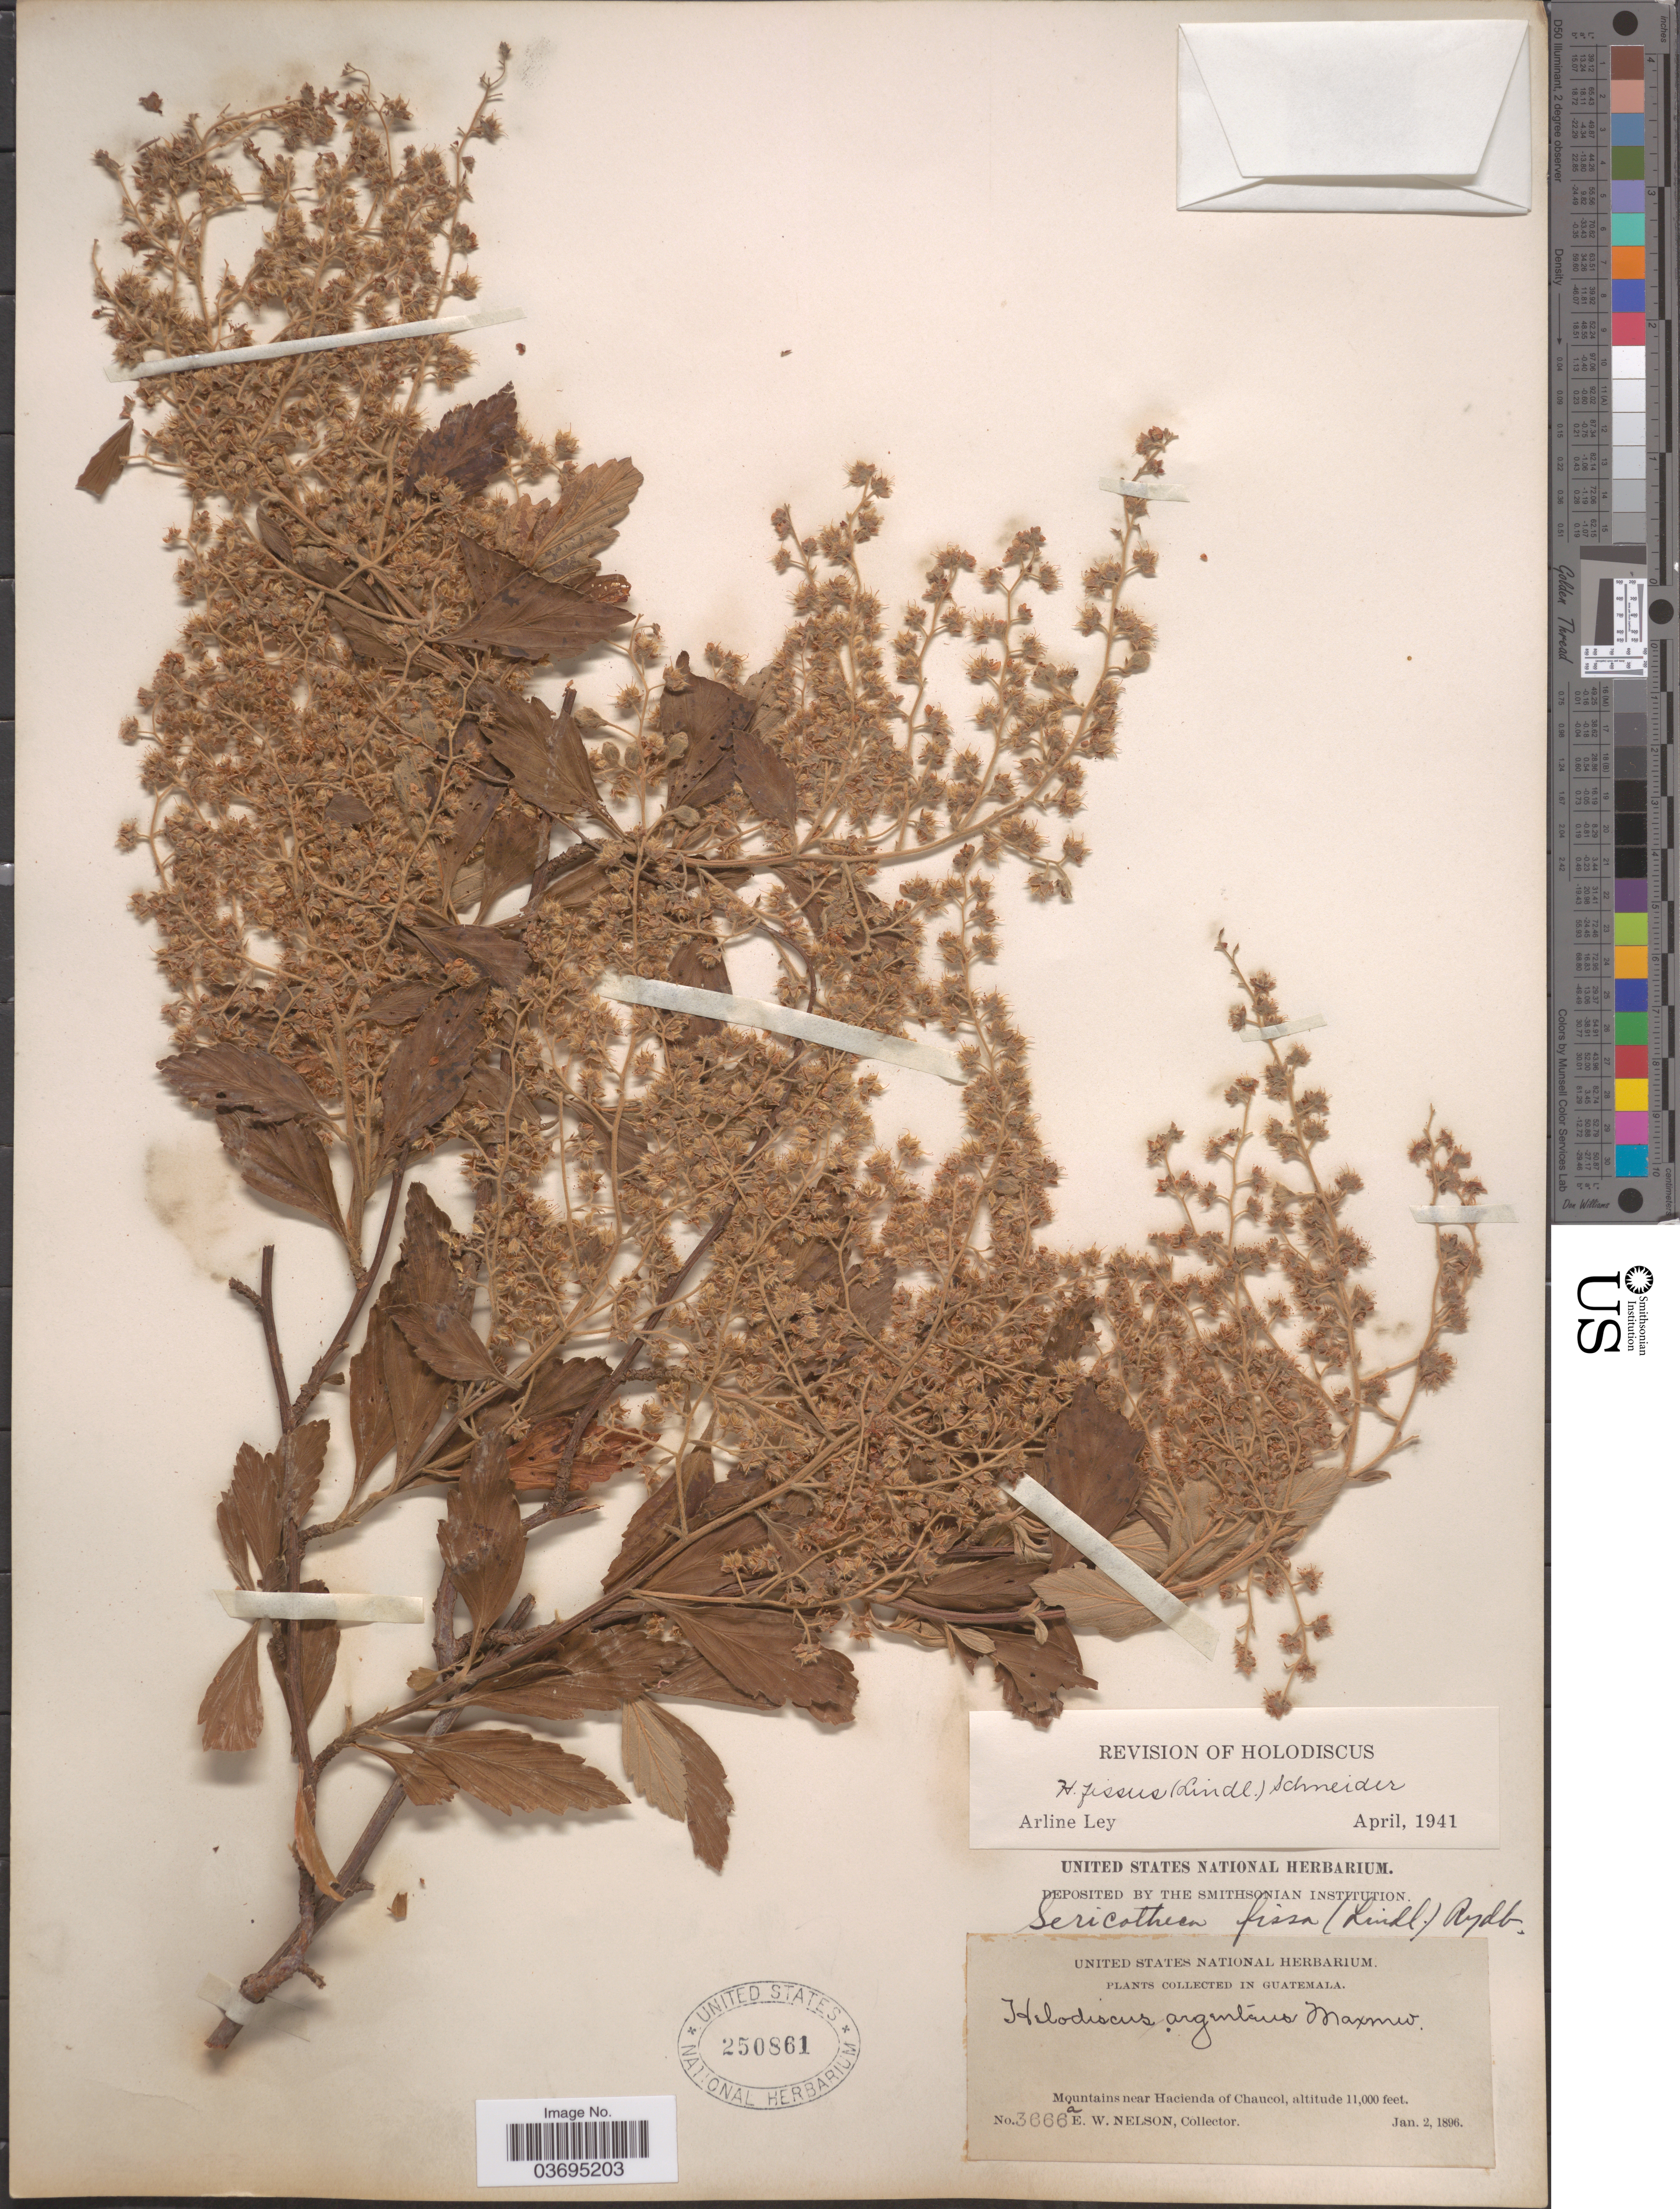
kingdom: Plantae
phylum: Tracheophyta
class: Magnoliopsida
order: Rosales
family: Rosaceae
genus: Holodiscus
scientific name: Holodiscus fissus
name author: (Lindl.) C.K. Schneid.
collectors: E. W. Nelson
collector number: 3666a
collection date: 1896-01-02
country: Guatemala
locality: Mountains near Hacienda of Chaucol.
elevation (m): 3353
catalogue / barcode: US 250861